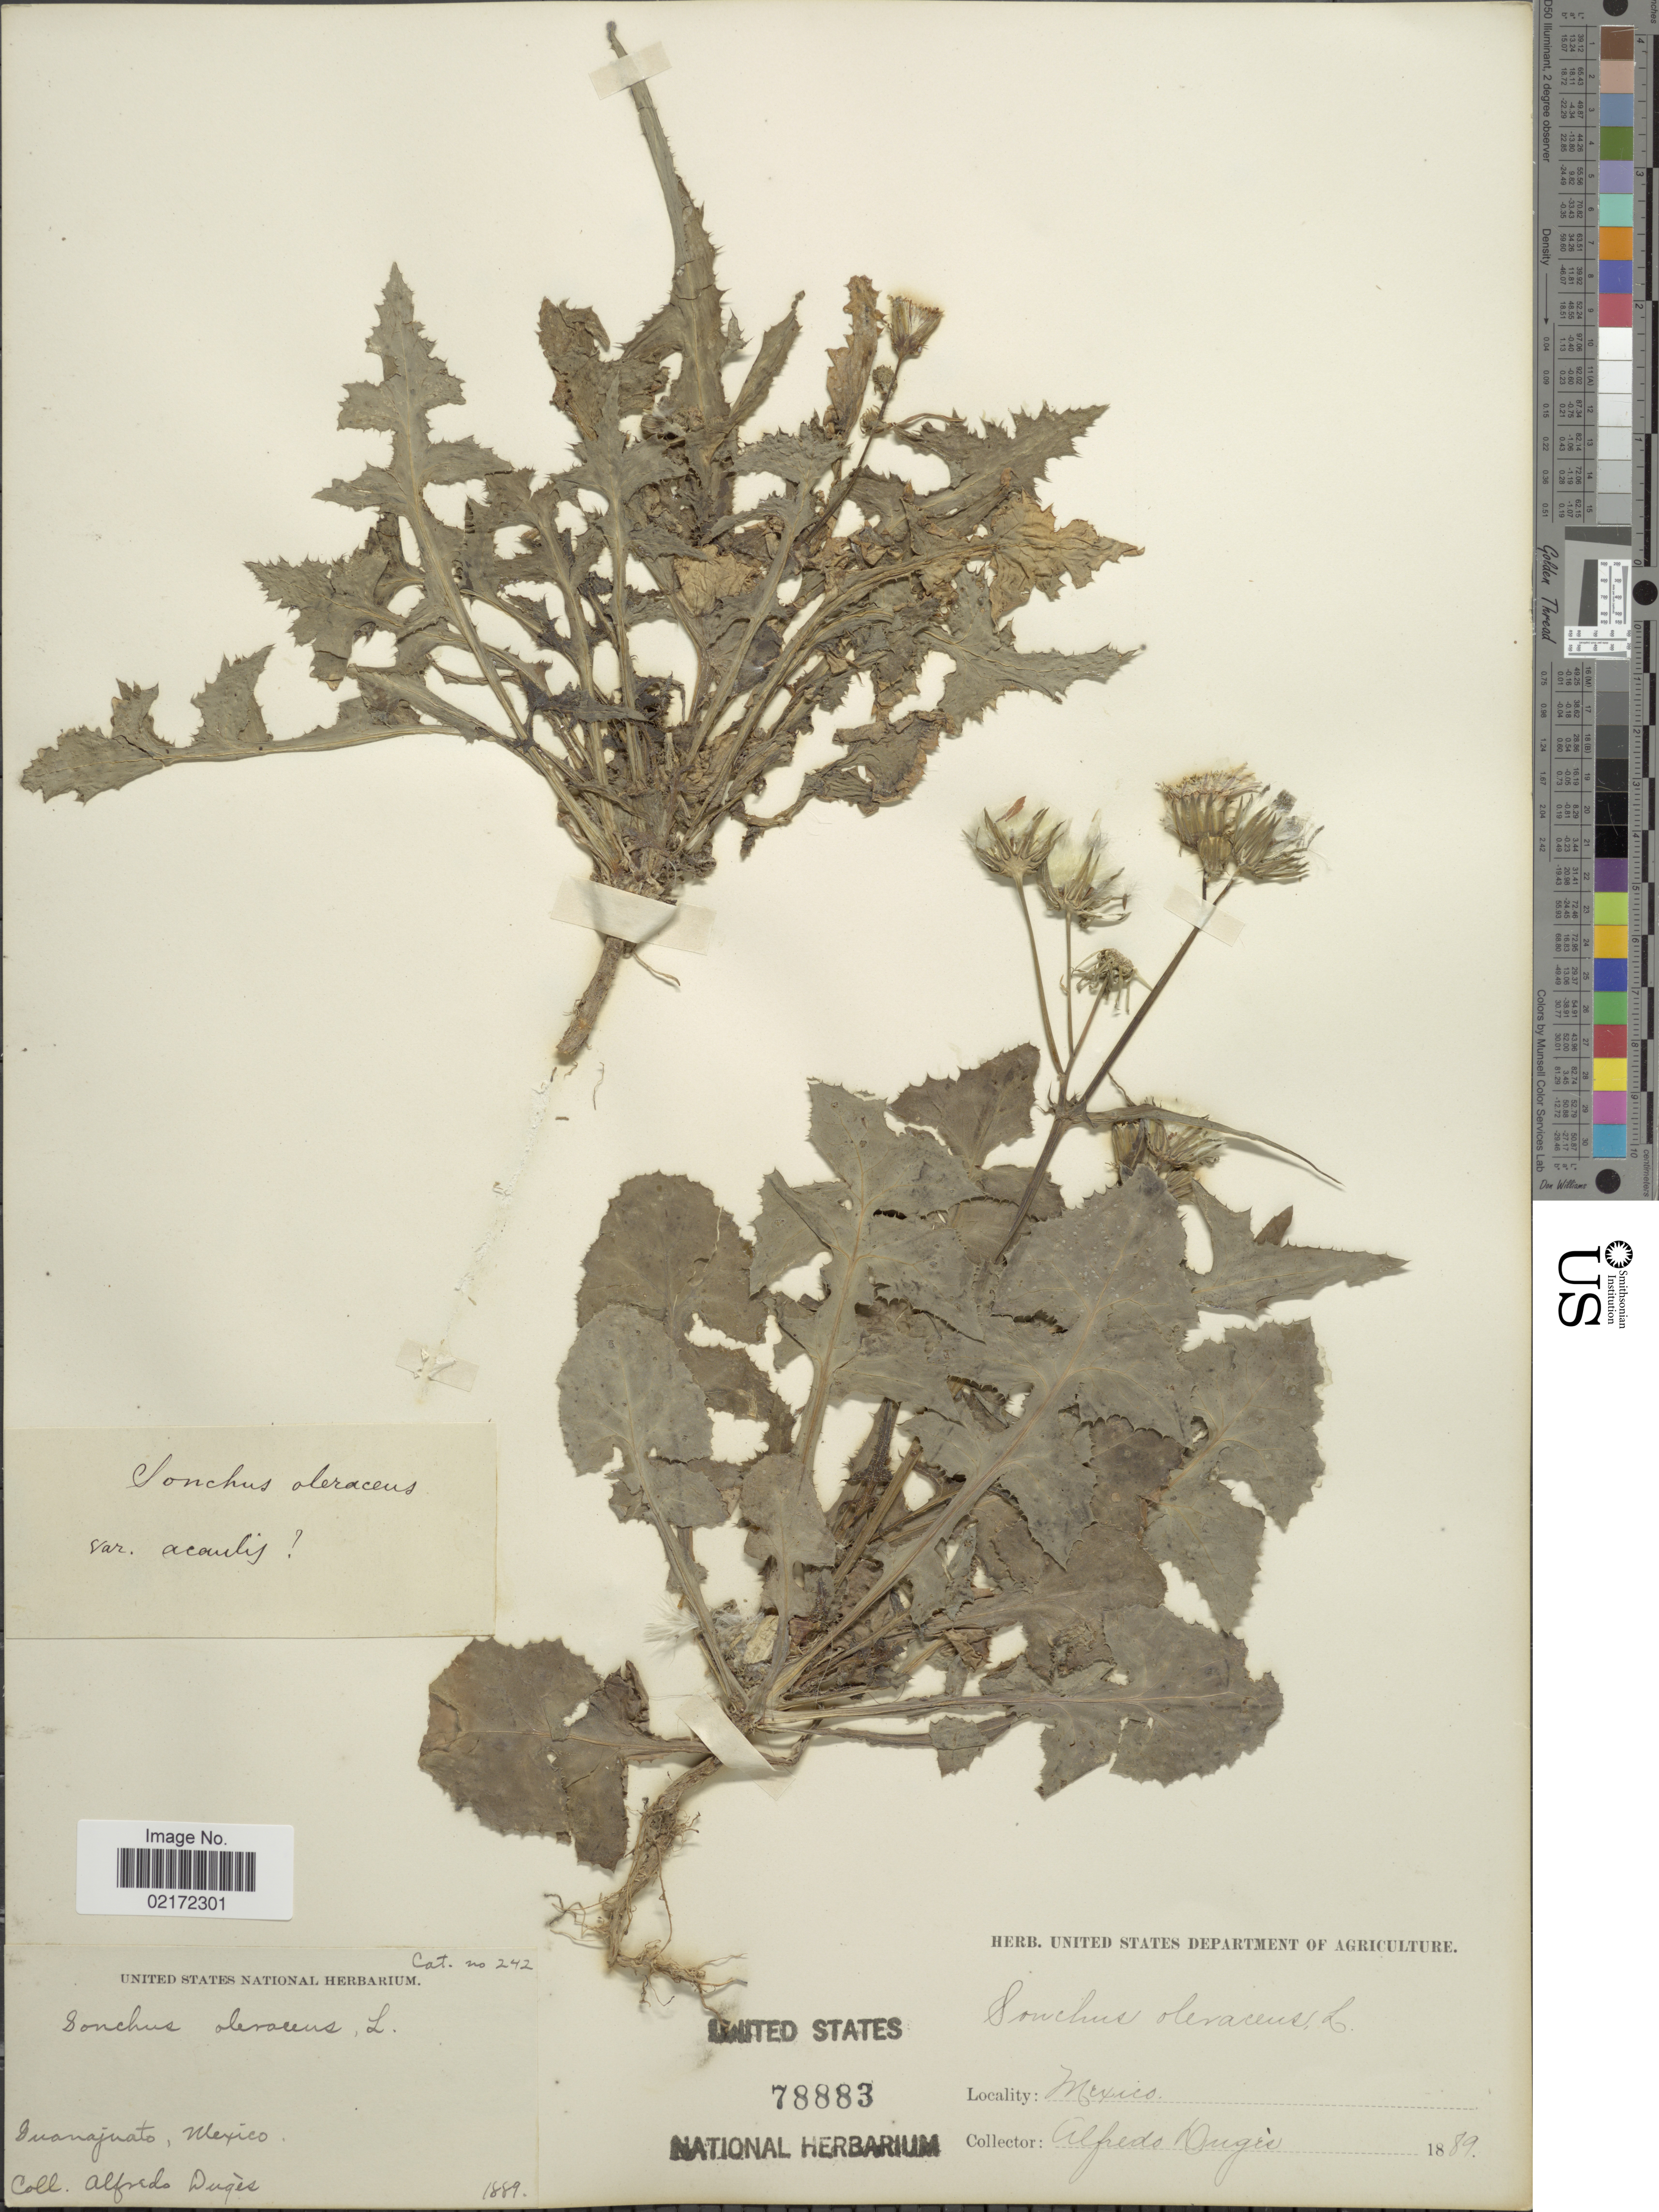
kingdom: Plantae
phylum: Tracheophyta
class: Magnoliopsida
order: Asterales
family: Asteraceae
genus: Sonchus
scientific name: Sonchus oleraceus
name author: L.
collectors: A. Dugès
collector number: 242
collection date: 1889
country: Mexico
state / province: Guanajuato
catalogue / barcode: US 78883